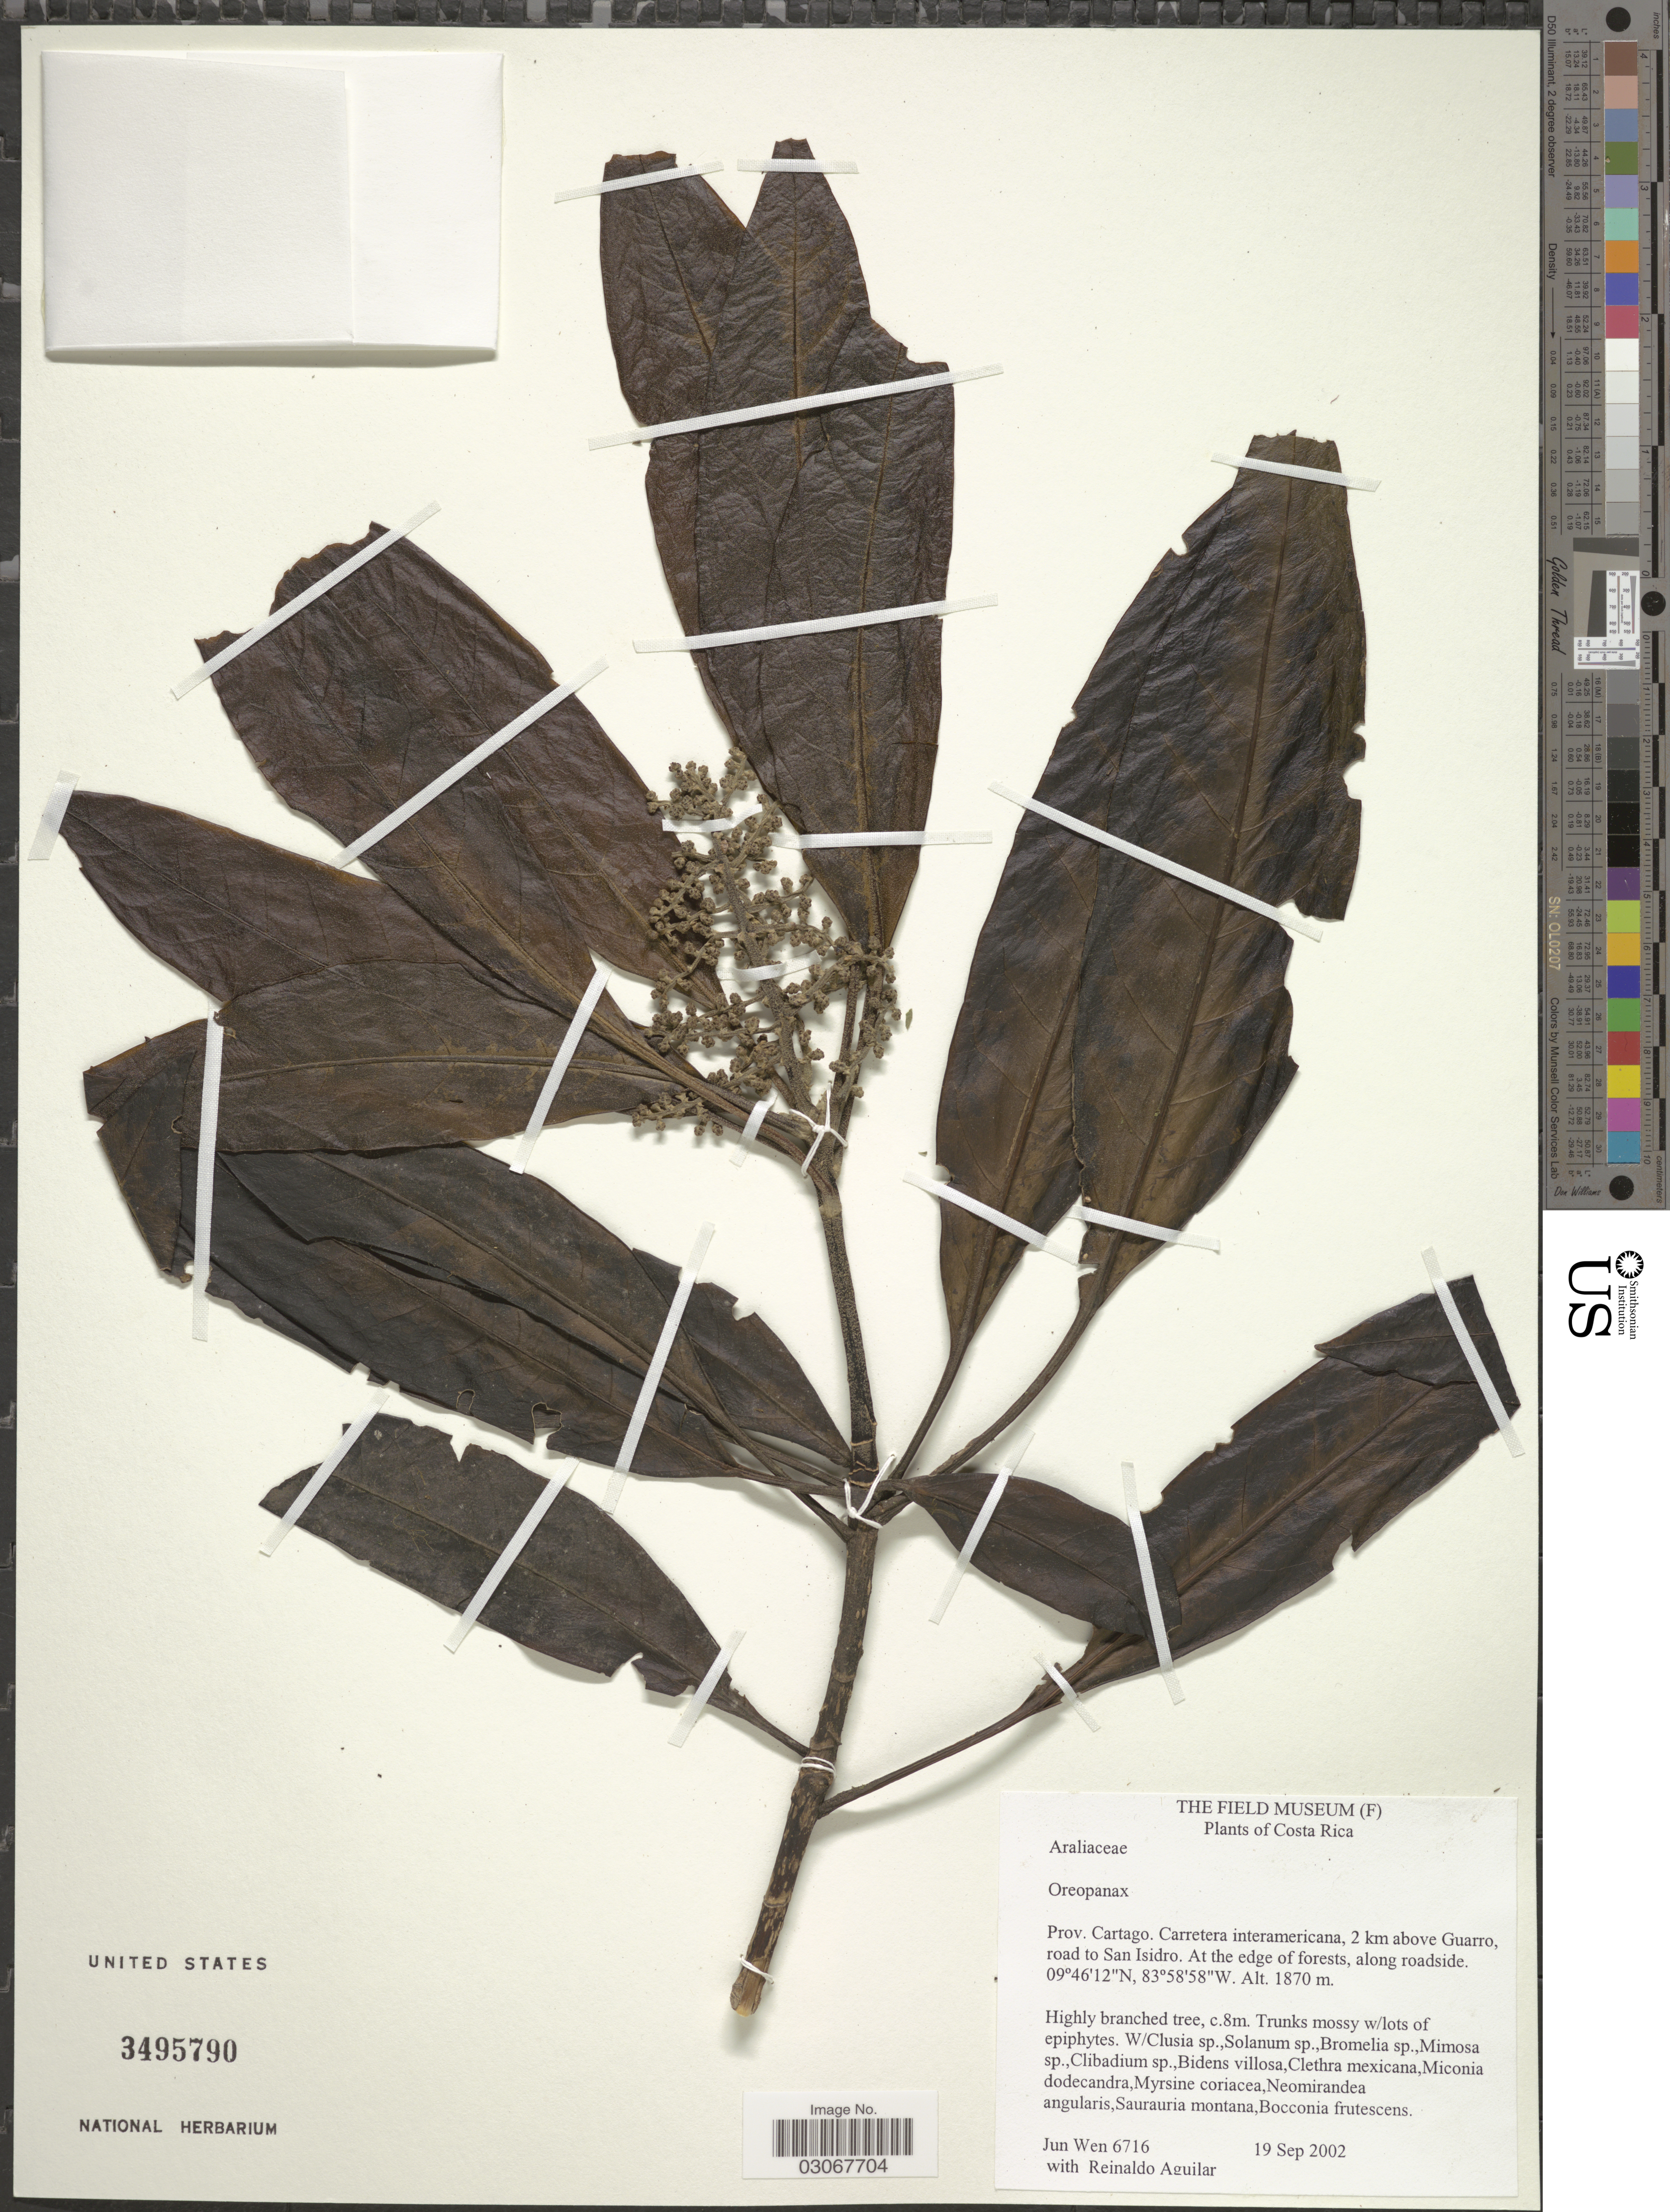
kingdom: Plantae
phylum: Tracheophyta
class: Magnoliopsida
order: Apiales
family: Araliaceae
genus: Oreopanax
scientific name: Oreopanax sp.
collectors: J. Wen & R. Aguilar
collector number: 6716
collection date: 2002-09-19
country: Costa Rica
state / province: Cartago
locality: Carretera interamericana, 2 km above Guarro, road to San Isidro.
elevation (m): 1870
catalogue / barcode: US 3495790